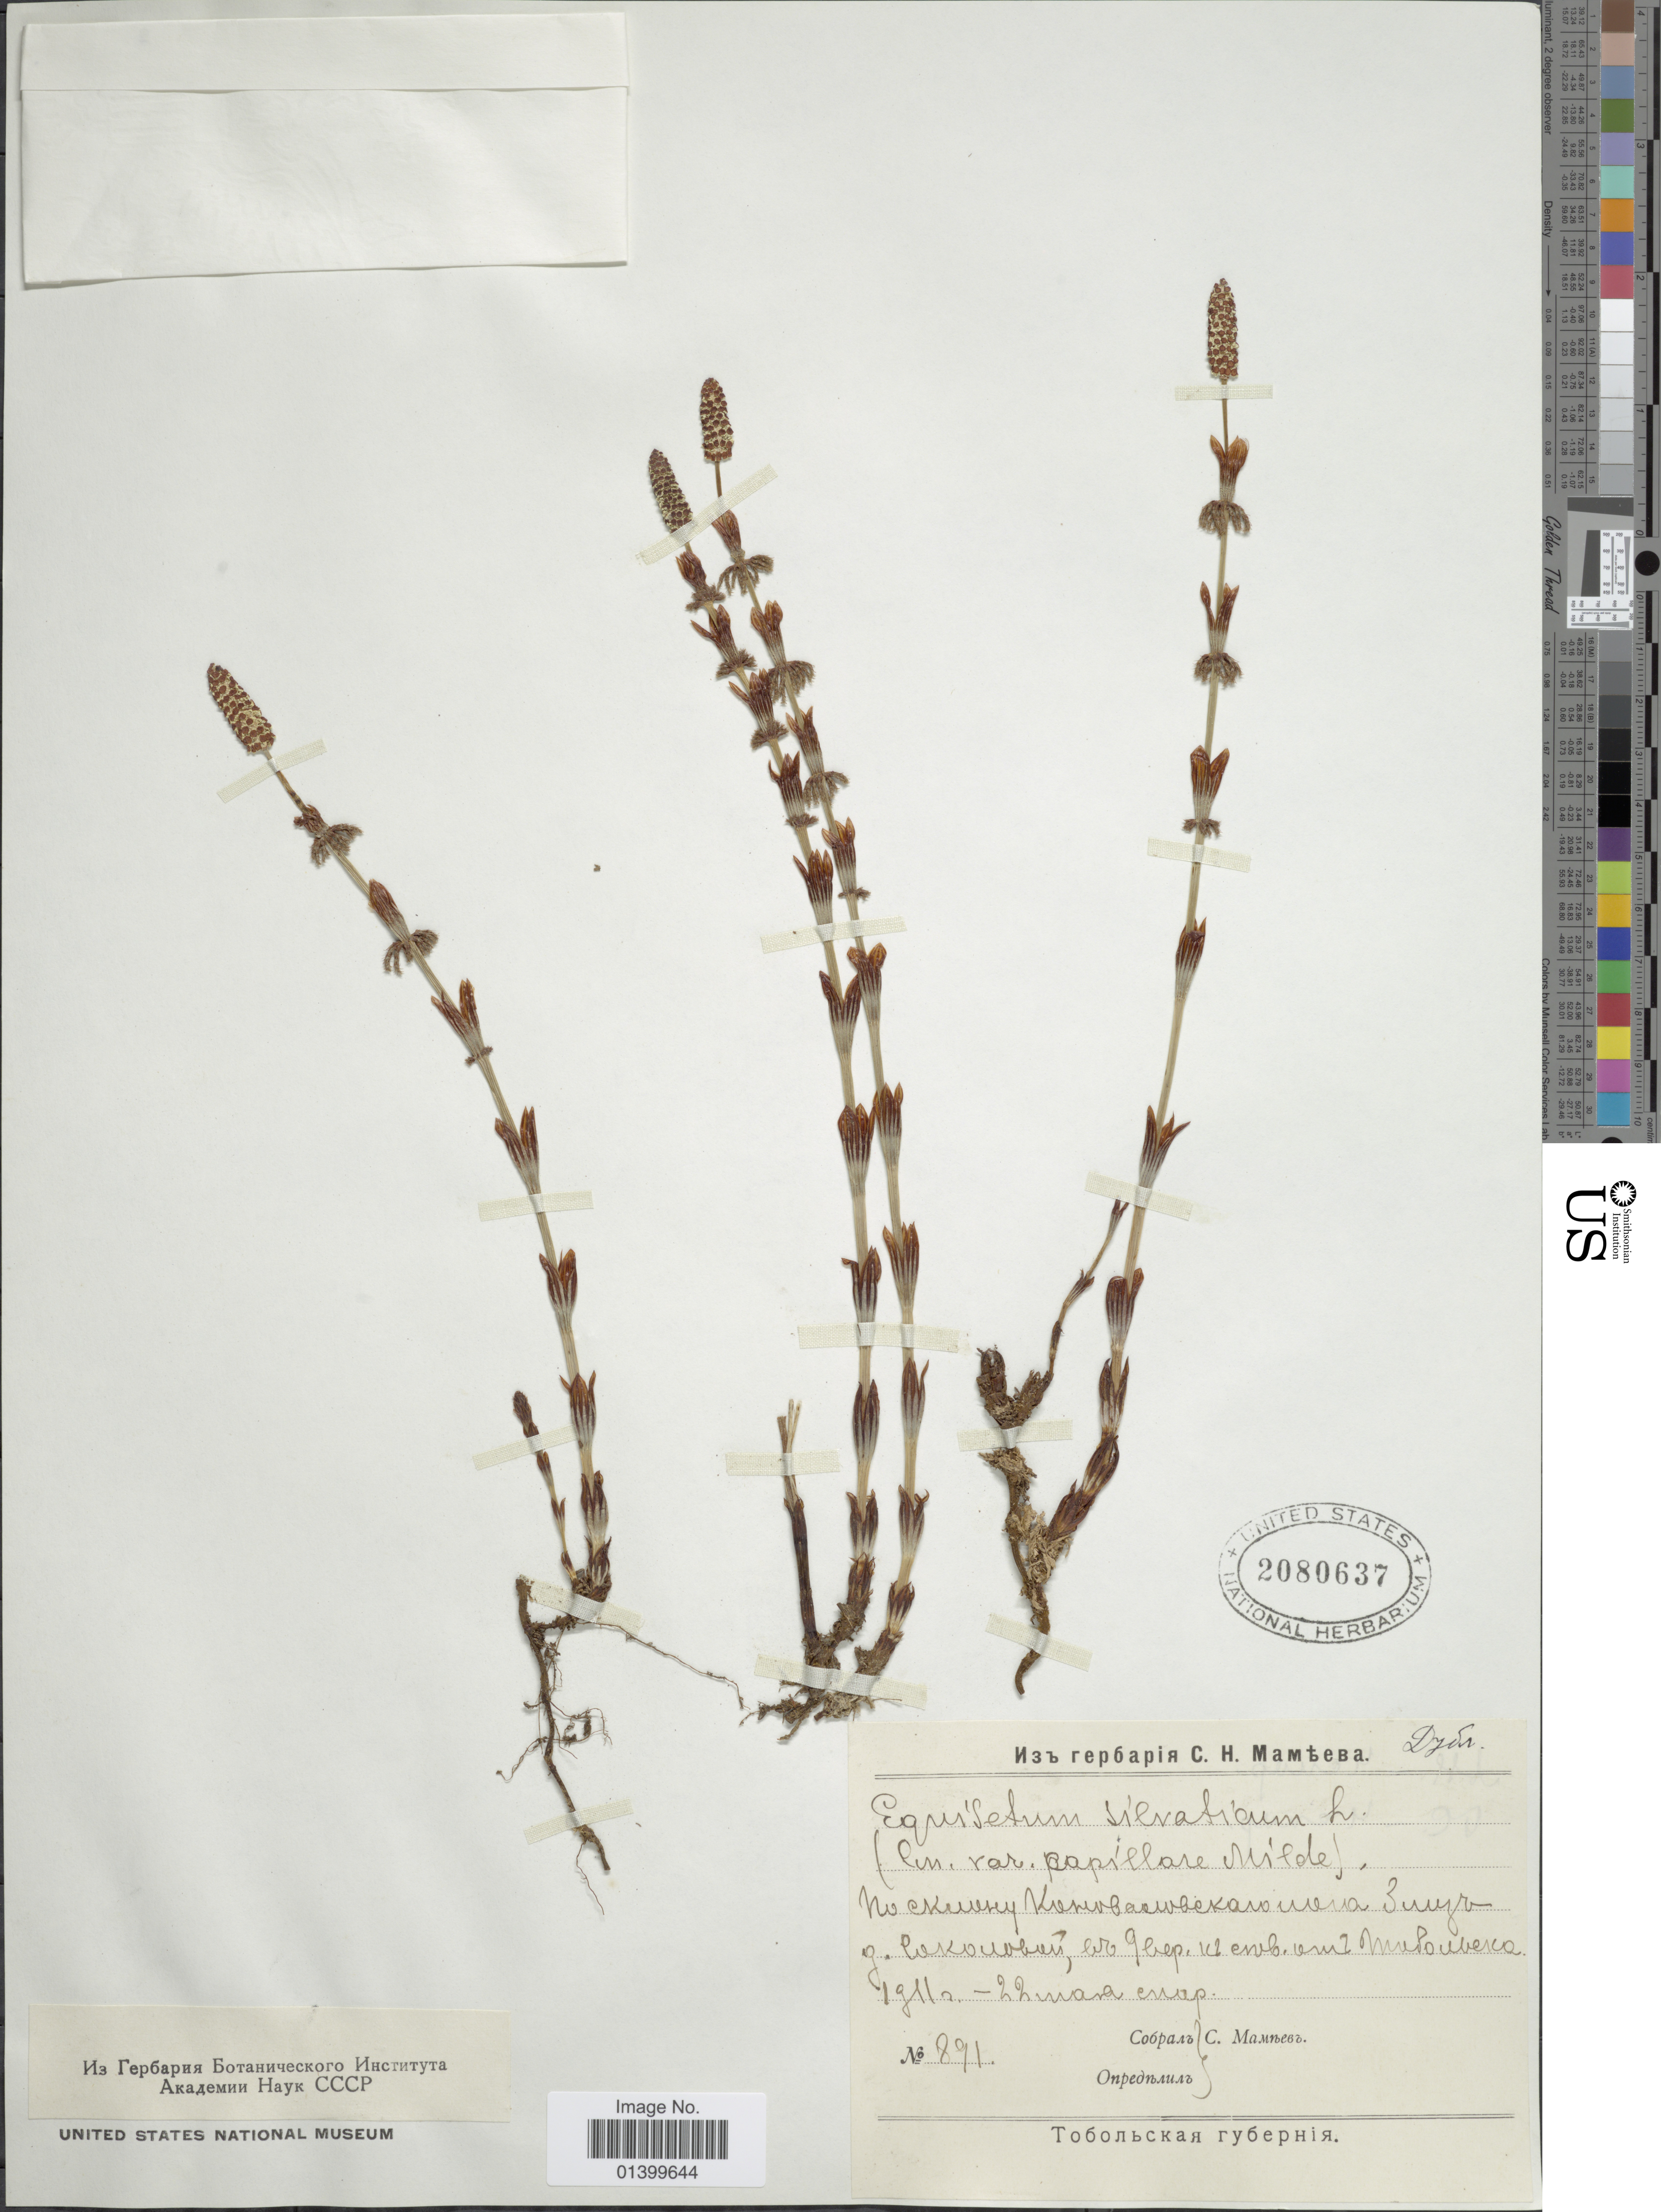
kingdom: Plantae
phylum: Tracheophyta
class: Polypodiopsida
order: Equisetales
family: Equisetaceae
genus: Equisetum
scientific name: Equisetum sylvaticum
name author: L.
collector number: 891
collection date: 1911-03-22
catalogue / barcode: US 2080637